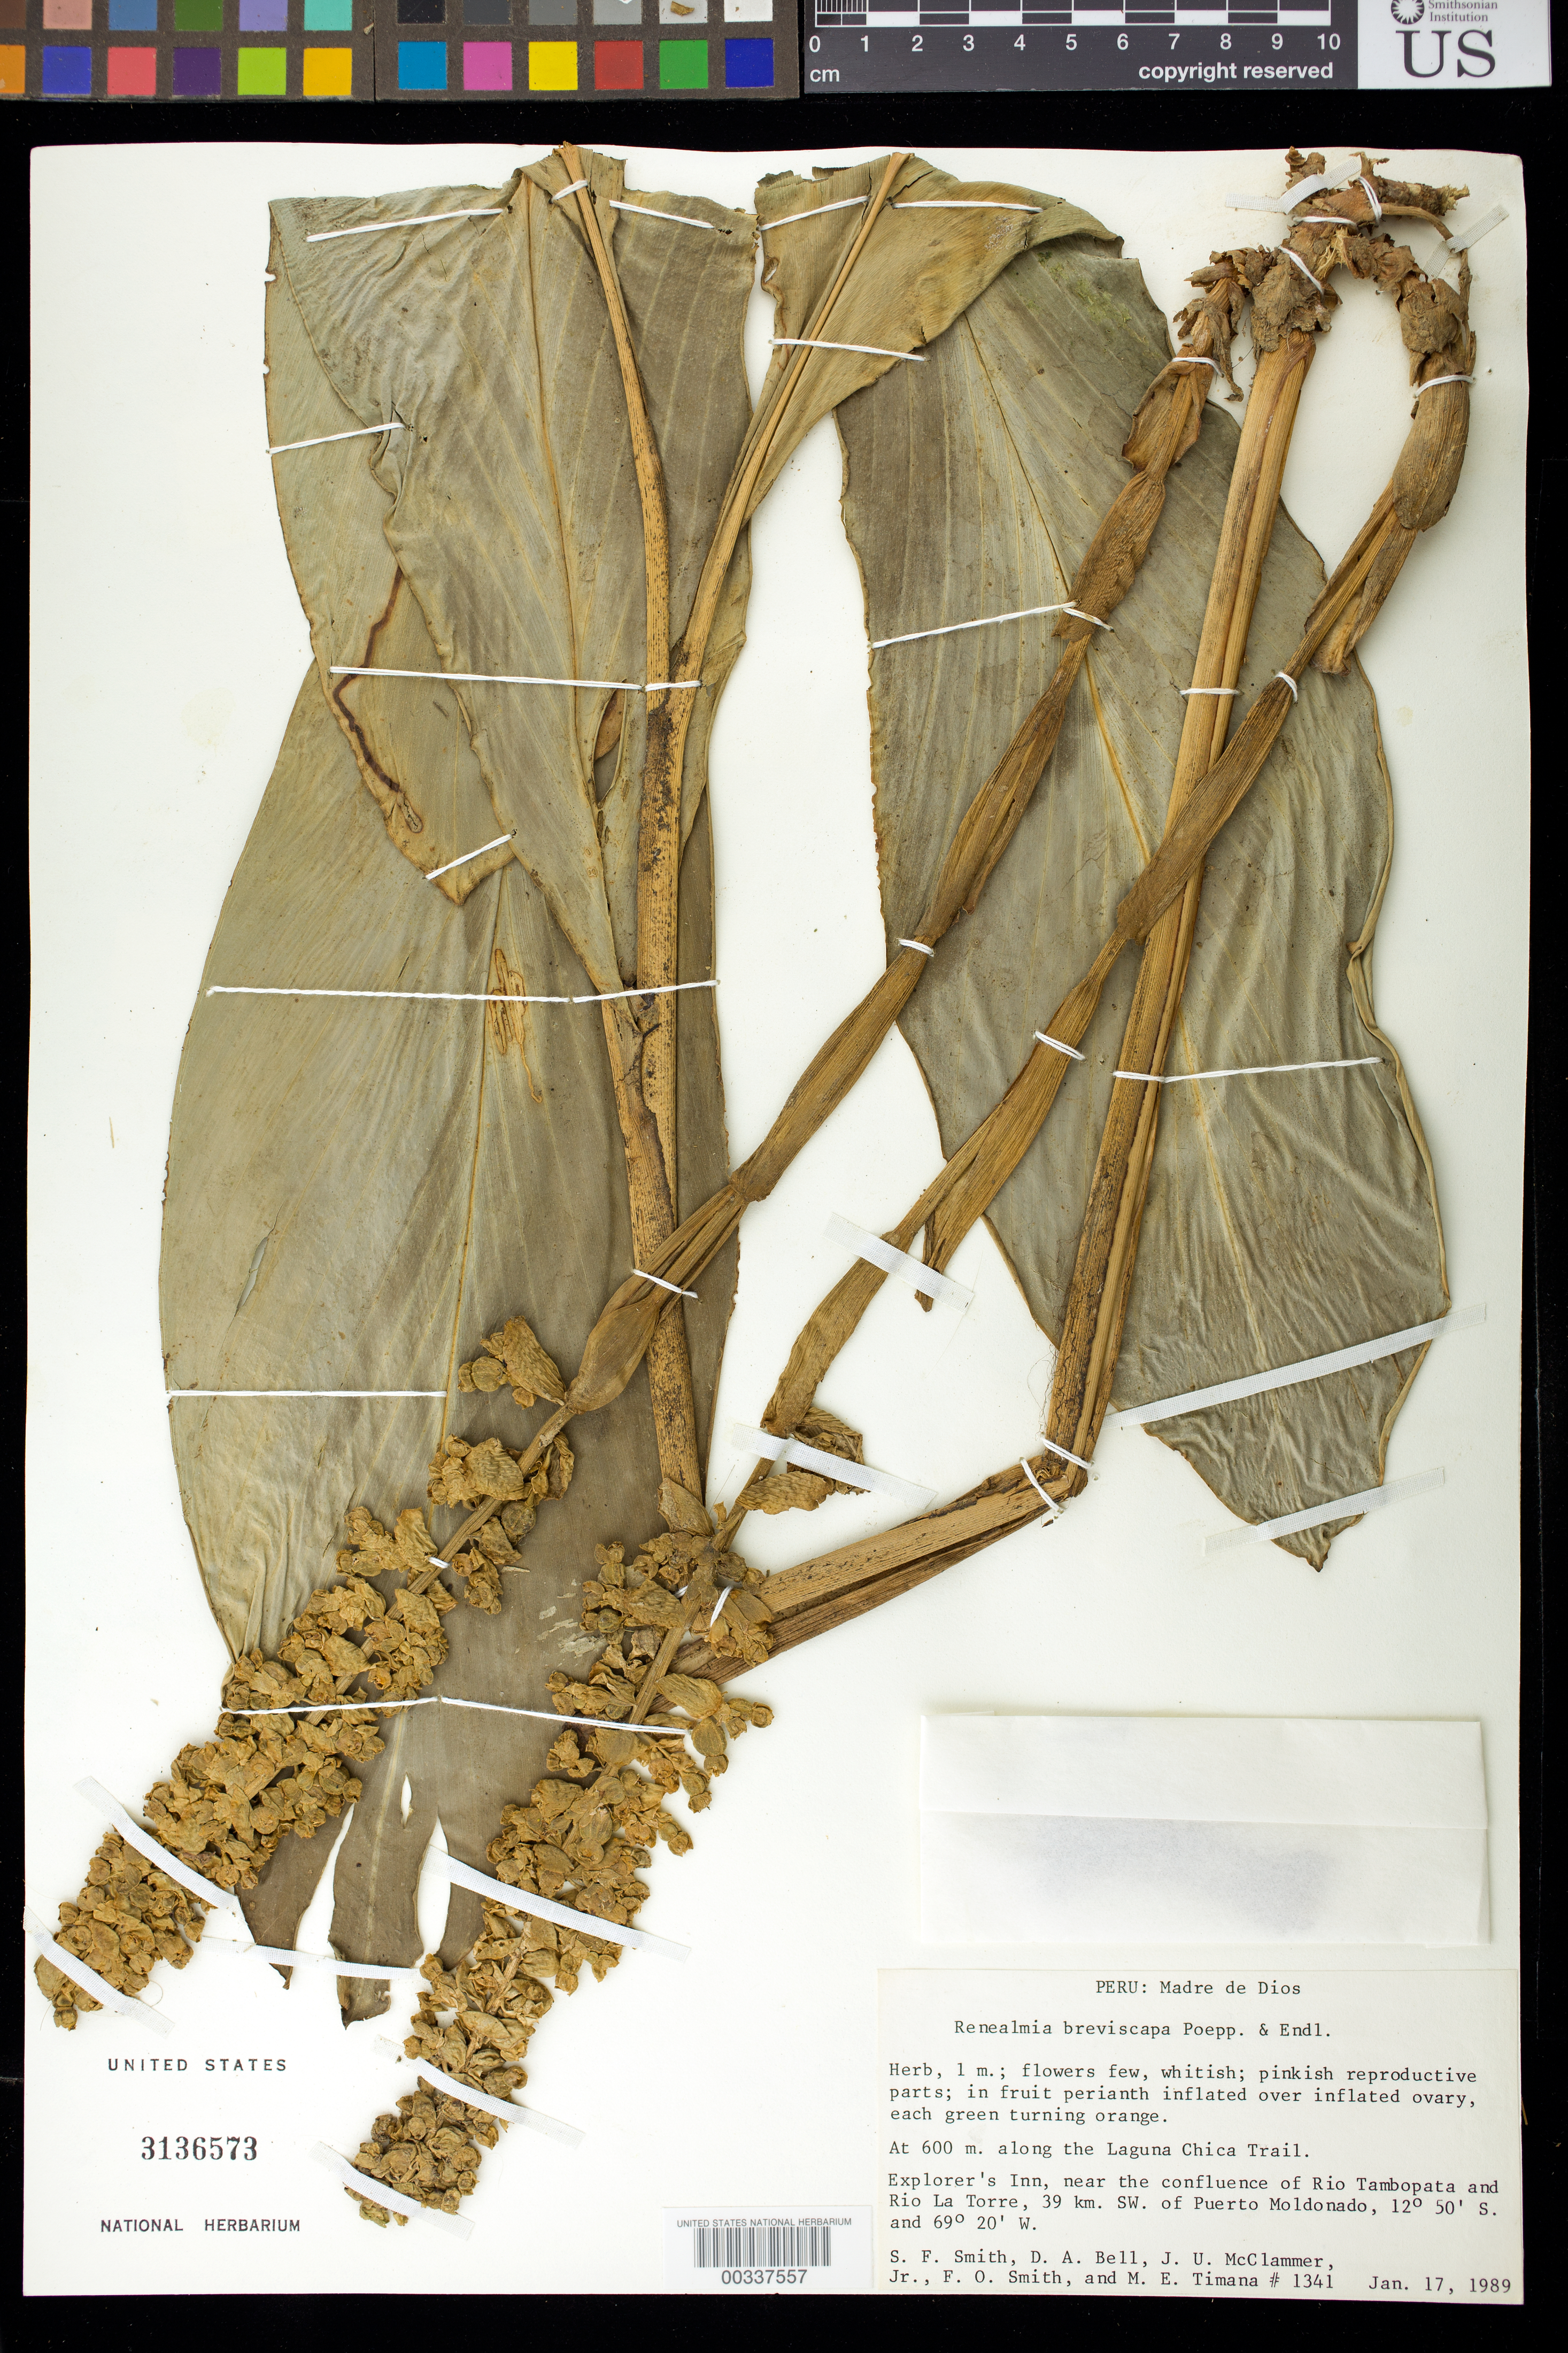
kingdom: Plantae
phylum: Tracheophyta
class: Liliopsida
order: Zingiberales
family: Zingiberaceae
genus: Renealmia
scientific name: Renealmia breviscapa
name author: Poepp. & Endl.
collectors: S.F. Smith, D. A. Bell, J. Mcclammer Jr. & F. Smith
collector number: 1341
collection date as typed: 17 Jan 1989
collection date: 1989-01-17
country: Peru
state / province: Madre de Dios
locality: Explorer's inn, near the confluence of rio tambopata and rio la torre, 39 km sw of puerto moldonado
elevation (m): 600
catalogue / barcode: US 3136573